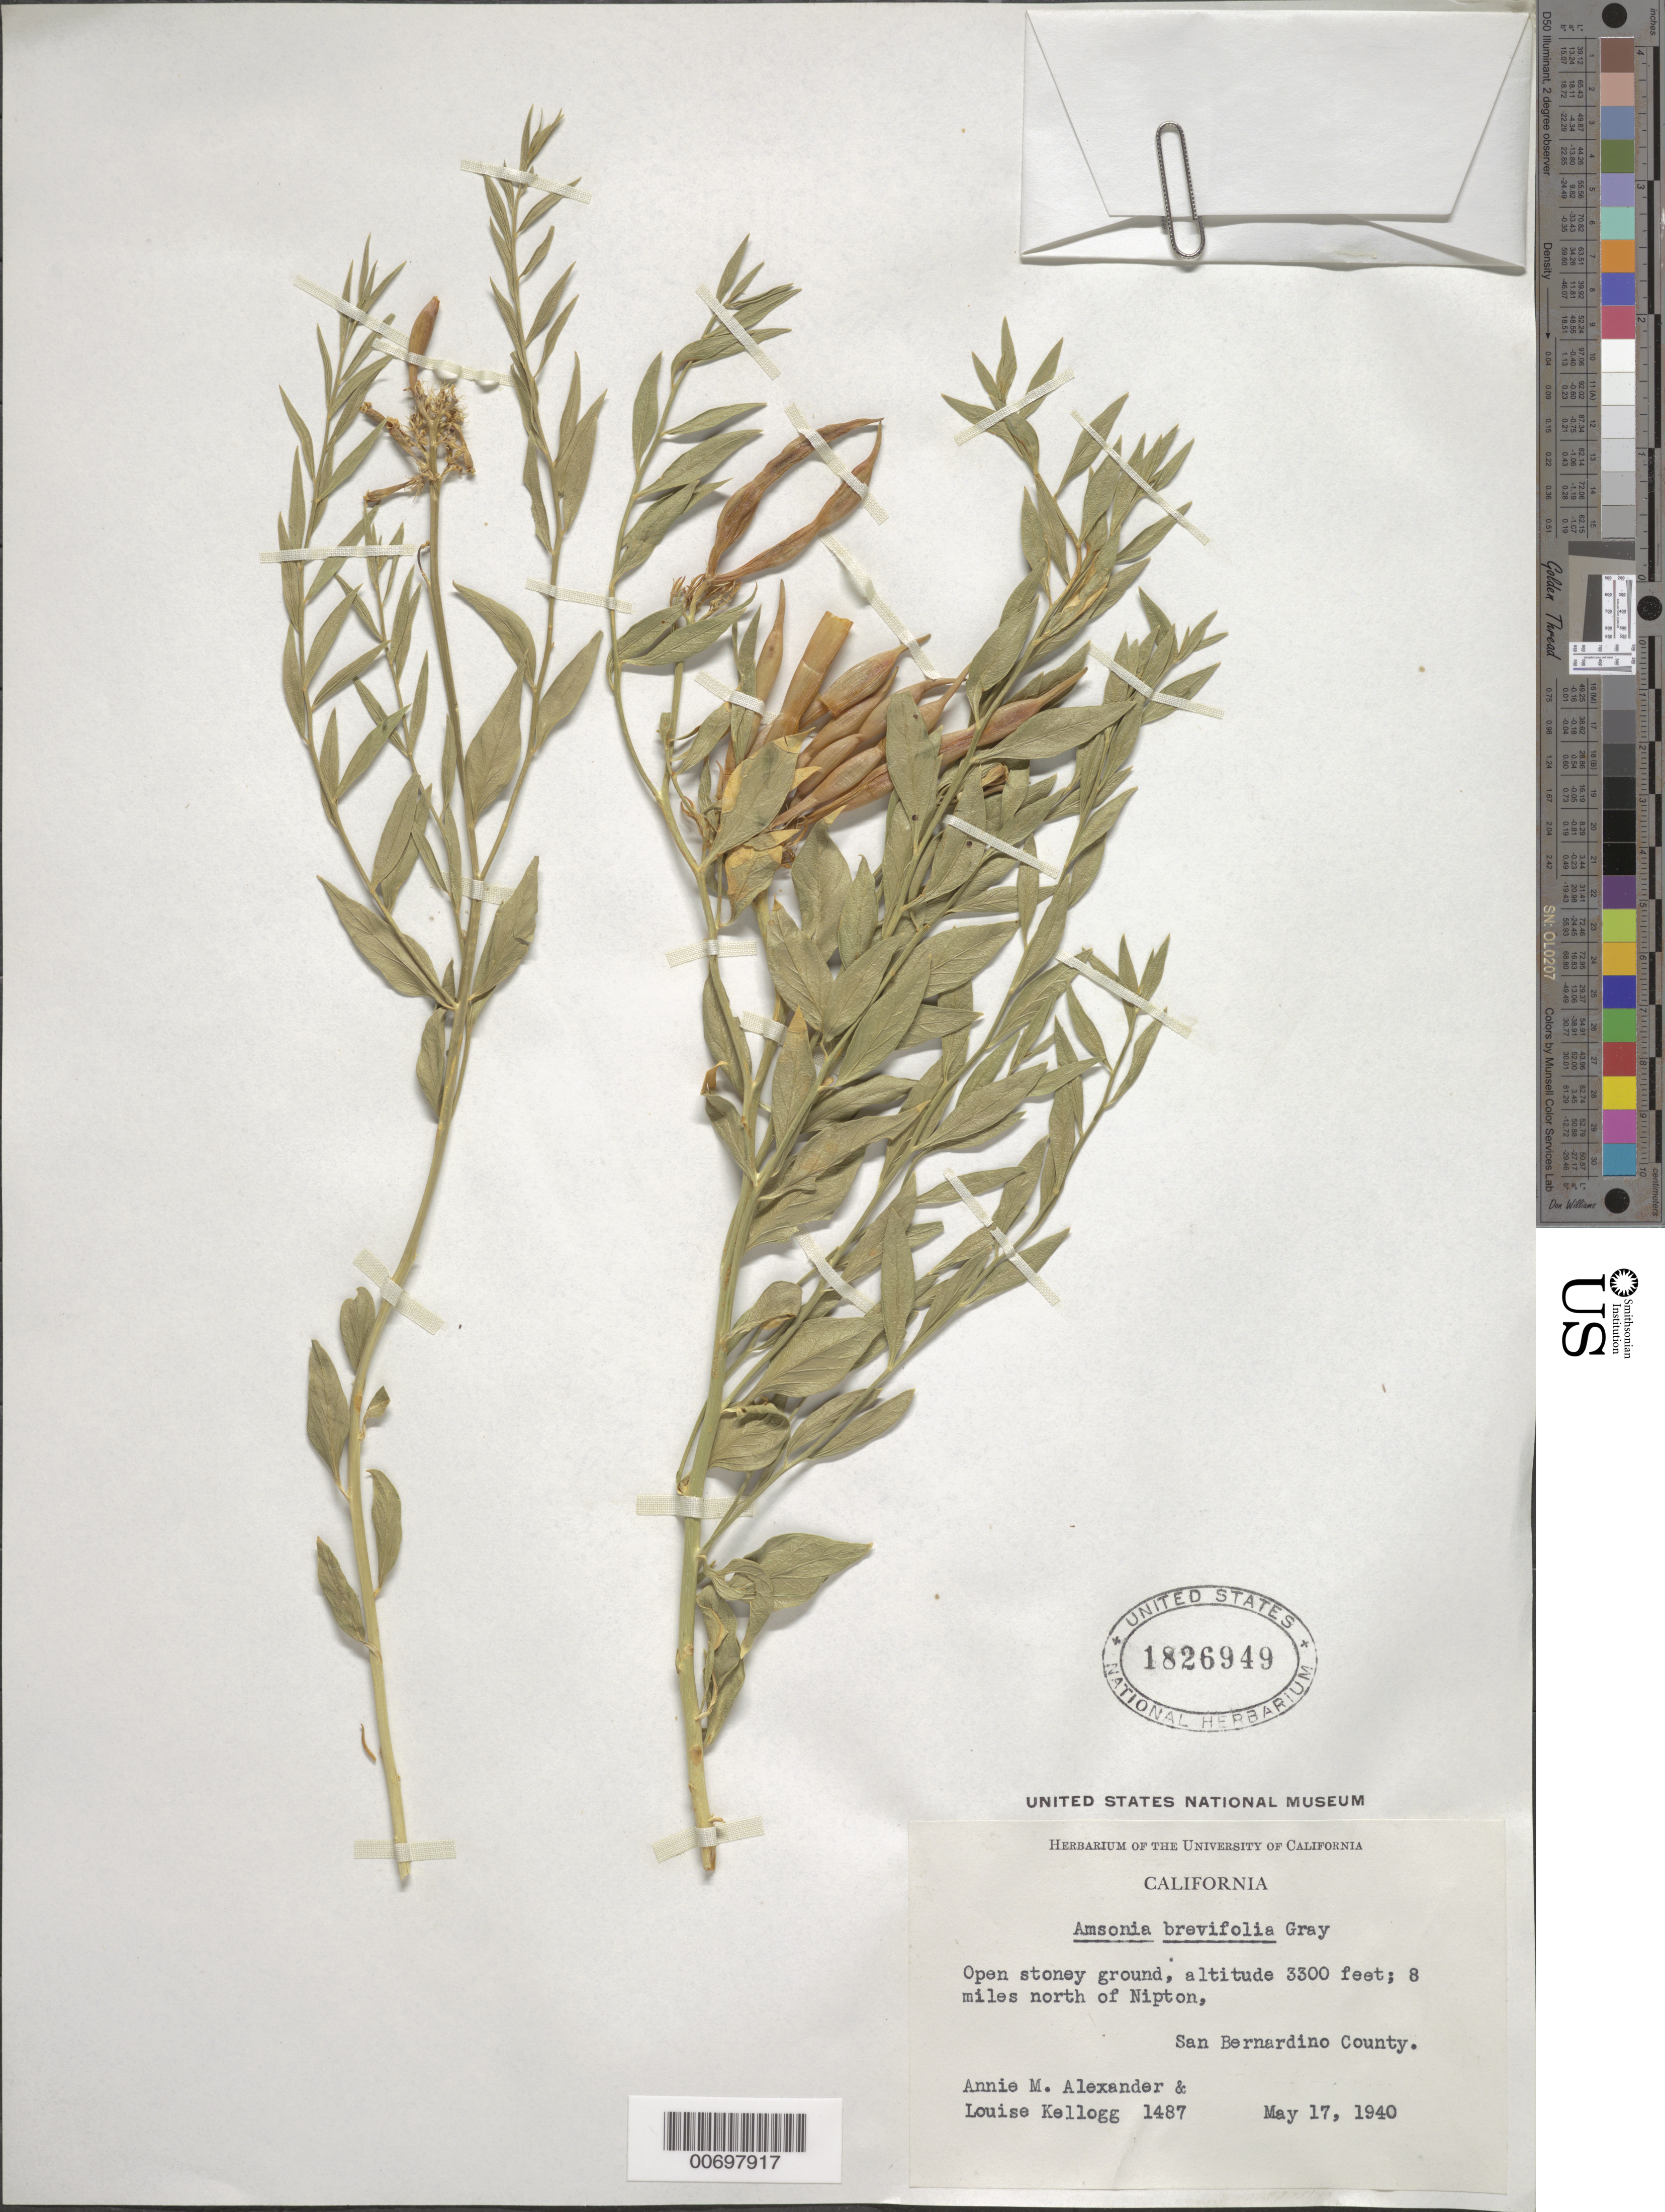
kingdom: Plantae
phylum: Tracheophyta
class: Magnoliopsida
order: Gentianales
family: Apocynaceae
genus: Amsonia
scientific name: Amsonia brevifolia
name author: A. Gray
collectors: A. M. Alexander & L. Kellogg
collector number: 1487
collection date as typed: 17 May 1940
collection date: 1940-05-17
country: United States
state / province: California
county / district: San Bernardino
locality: Opern stoney ground, 8 miles north of Nipton.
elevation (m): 1006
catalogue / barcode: US 1826949